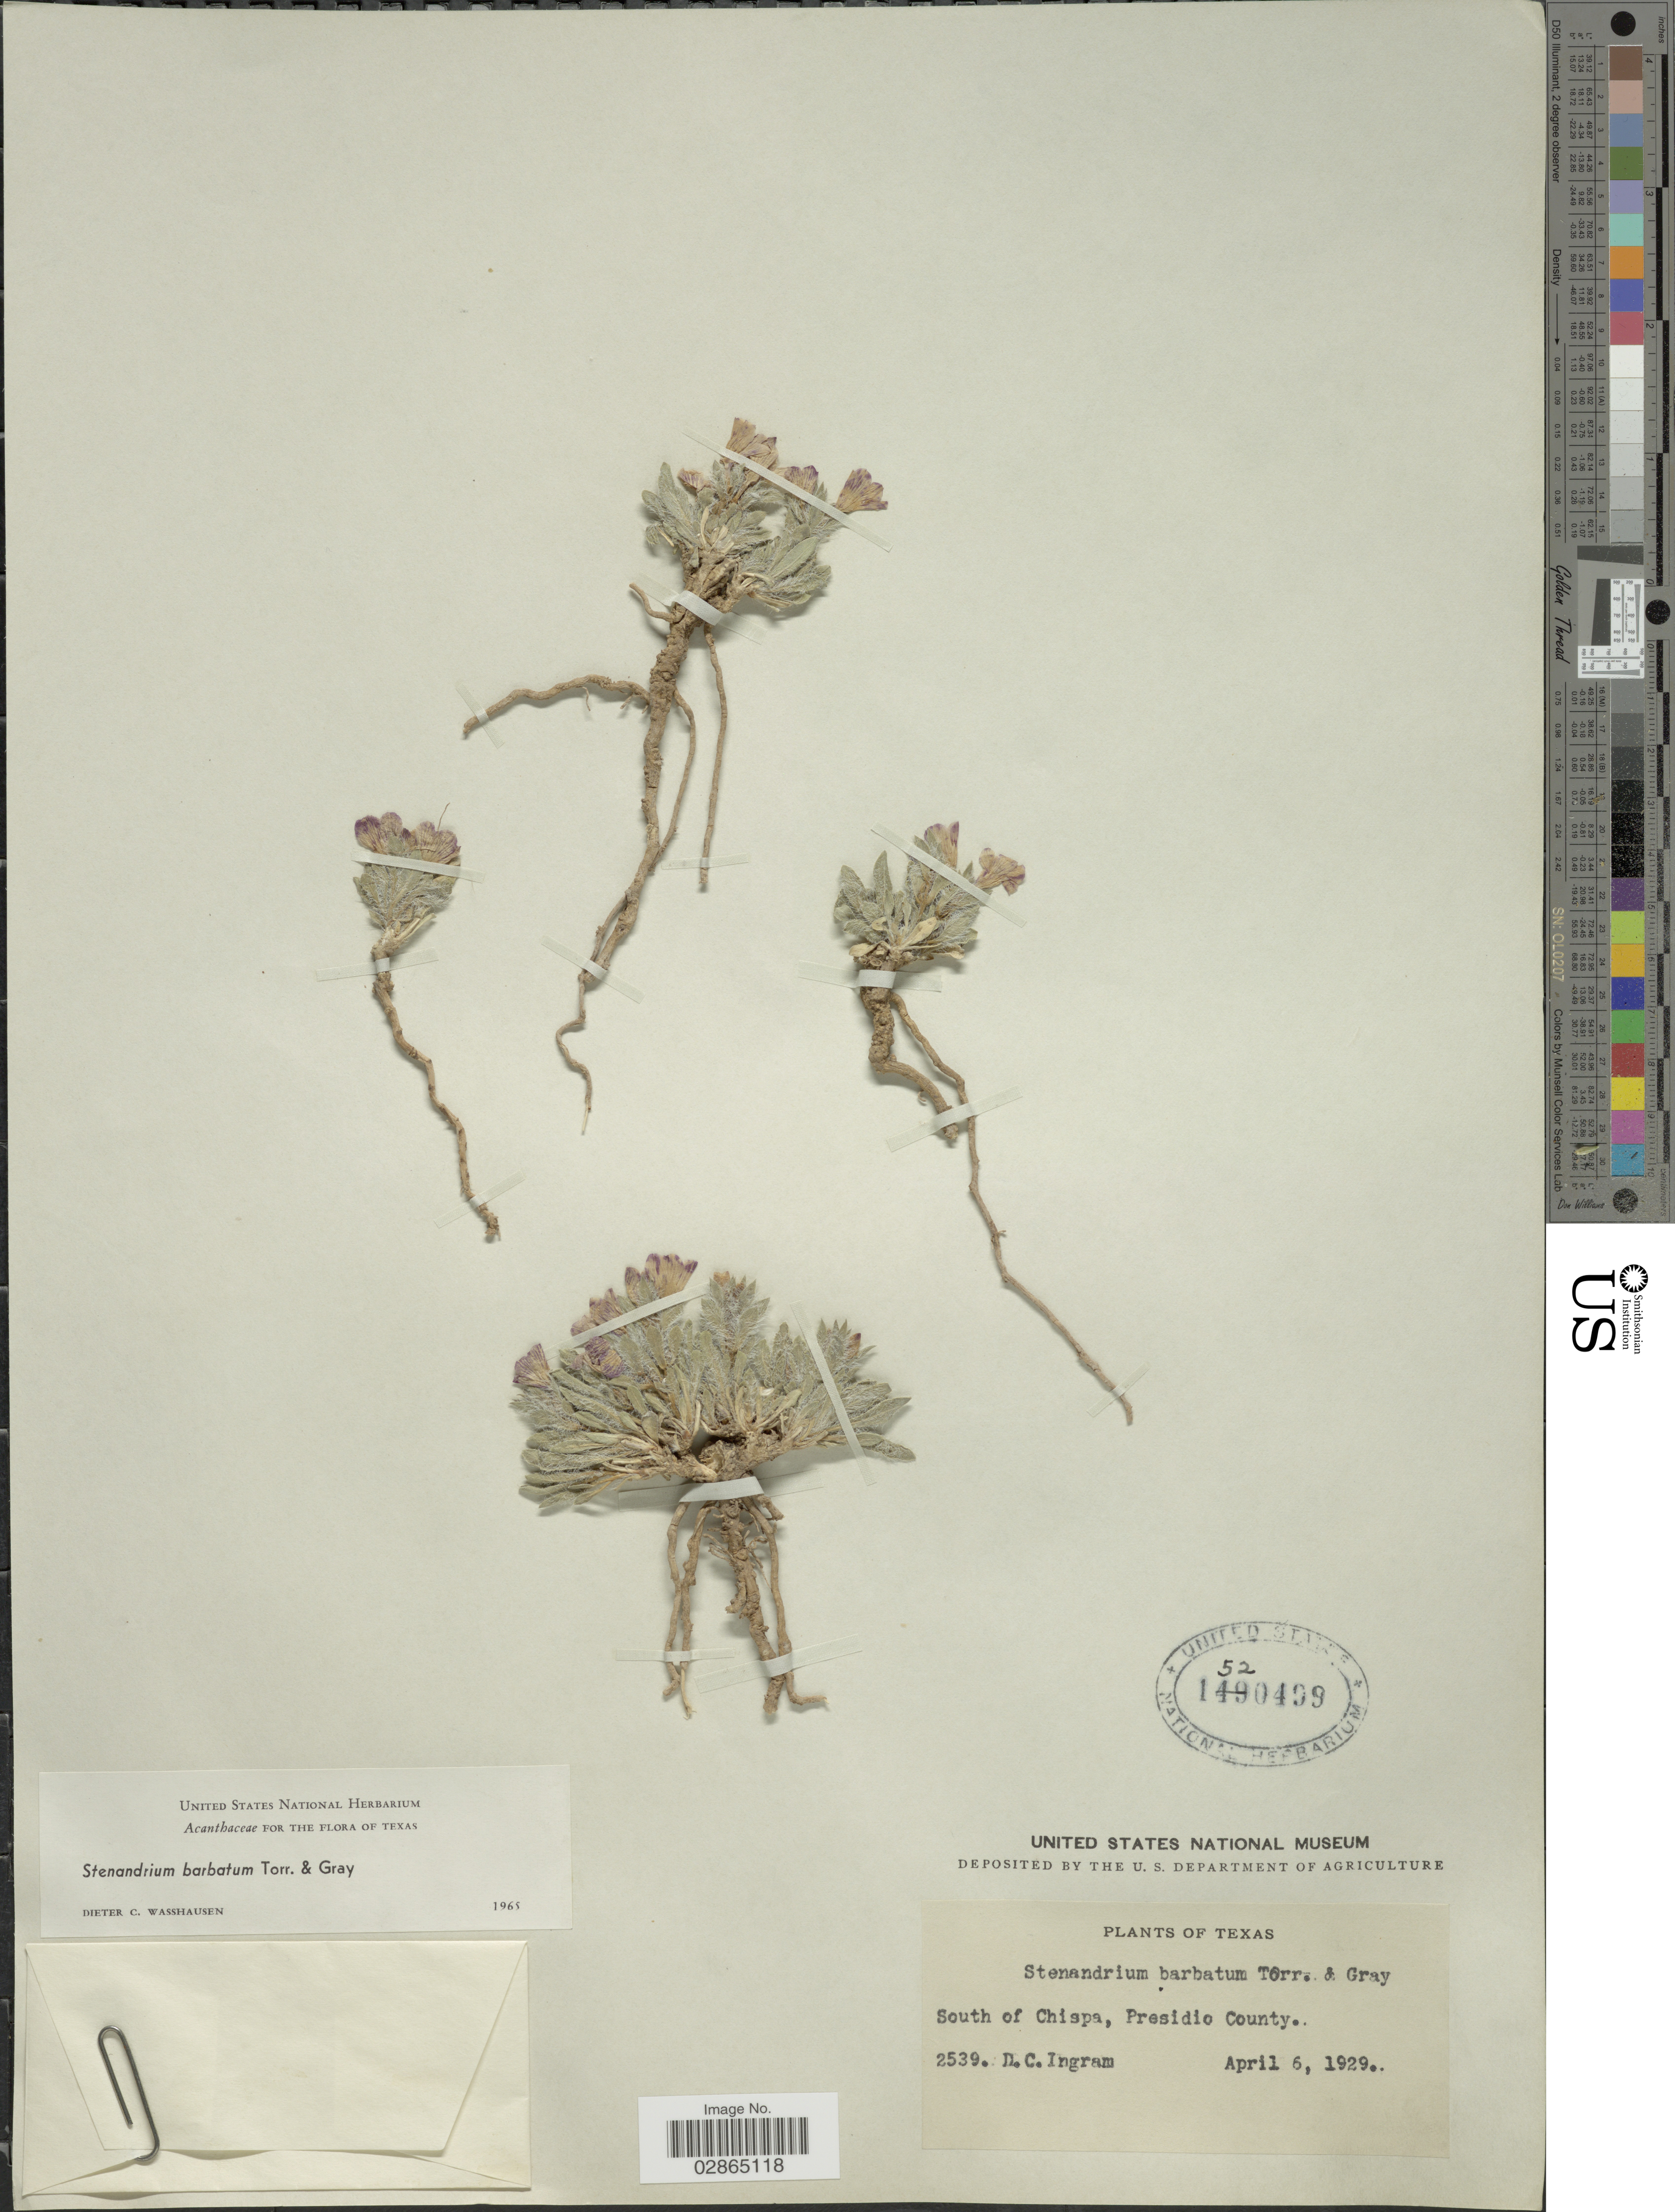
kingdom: Plantae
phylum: Tracheophyta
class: Magnoliopsida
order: Lamiales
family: Acanthaceae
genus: Stenandrium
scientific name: Stenandrium barbatum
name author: Torr. & A. Gray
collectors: D. C. Ingram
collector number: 2539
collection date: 1929-04-06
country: United States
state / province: Texas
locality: South of Chispa, Presidio County.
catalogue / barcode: US 1520499